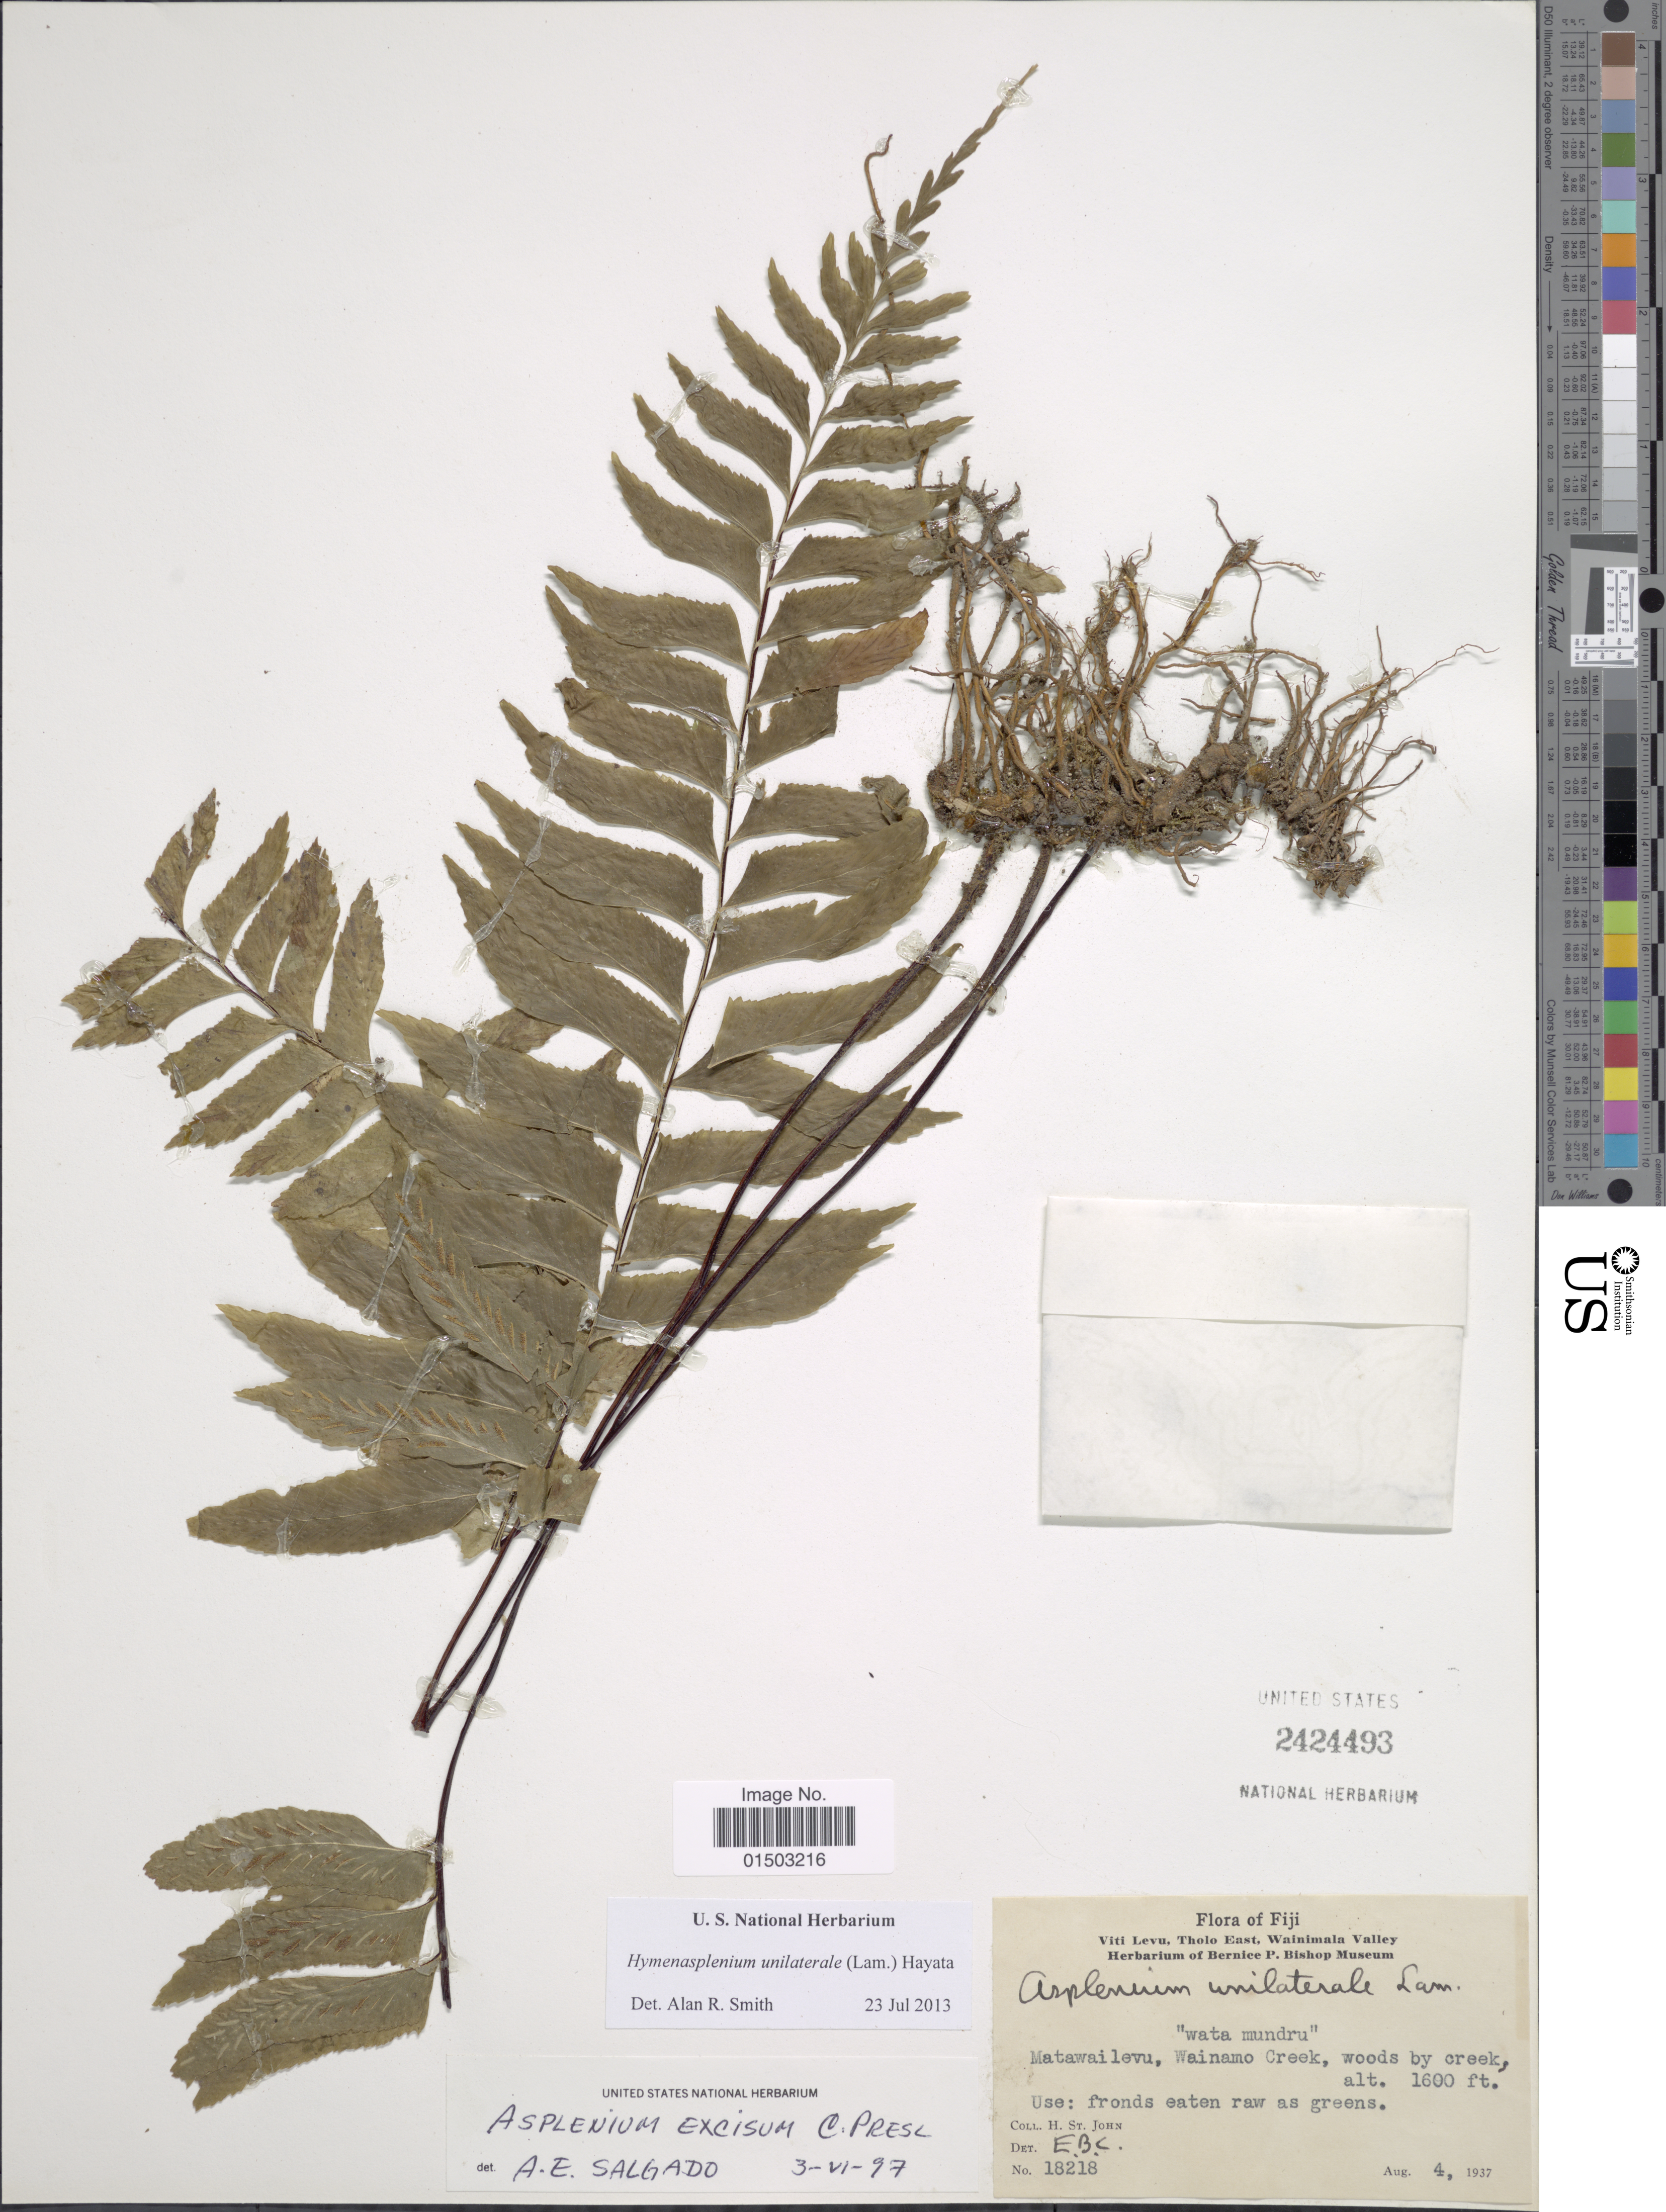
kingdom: Plantae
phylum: Tracheophyta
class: Polypodiopsida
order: Polypodiales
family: Aspleniaceae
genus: Hymenasplenium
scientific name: Hymenasplenium unilaterale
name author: (Lam.) Hayata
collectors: H. St John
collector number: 18218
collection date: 1937-08-04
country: Fiji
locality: Fiji, Matawailevu, Wainamo Creek, Viti Levu, Tholo East, Wainimala Valley. [interpreted]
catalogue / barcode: US 2424493